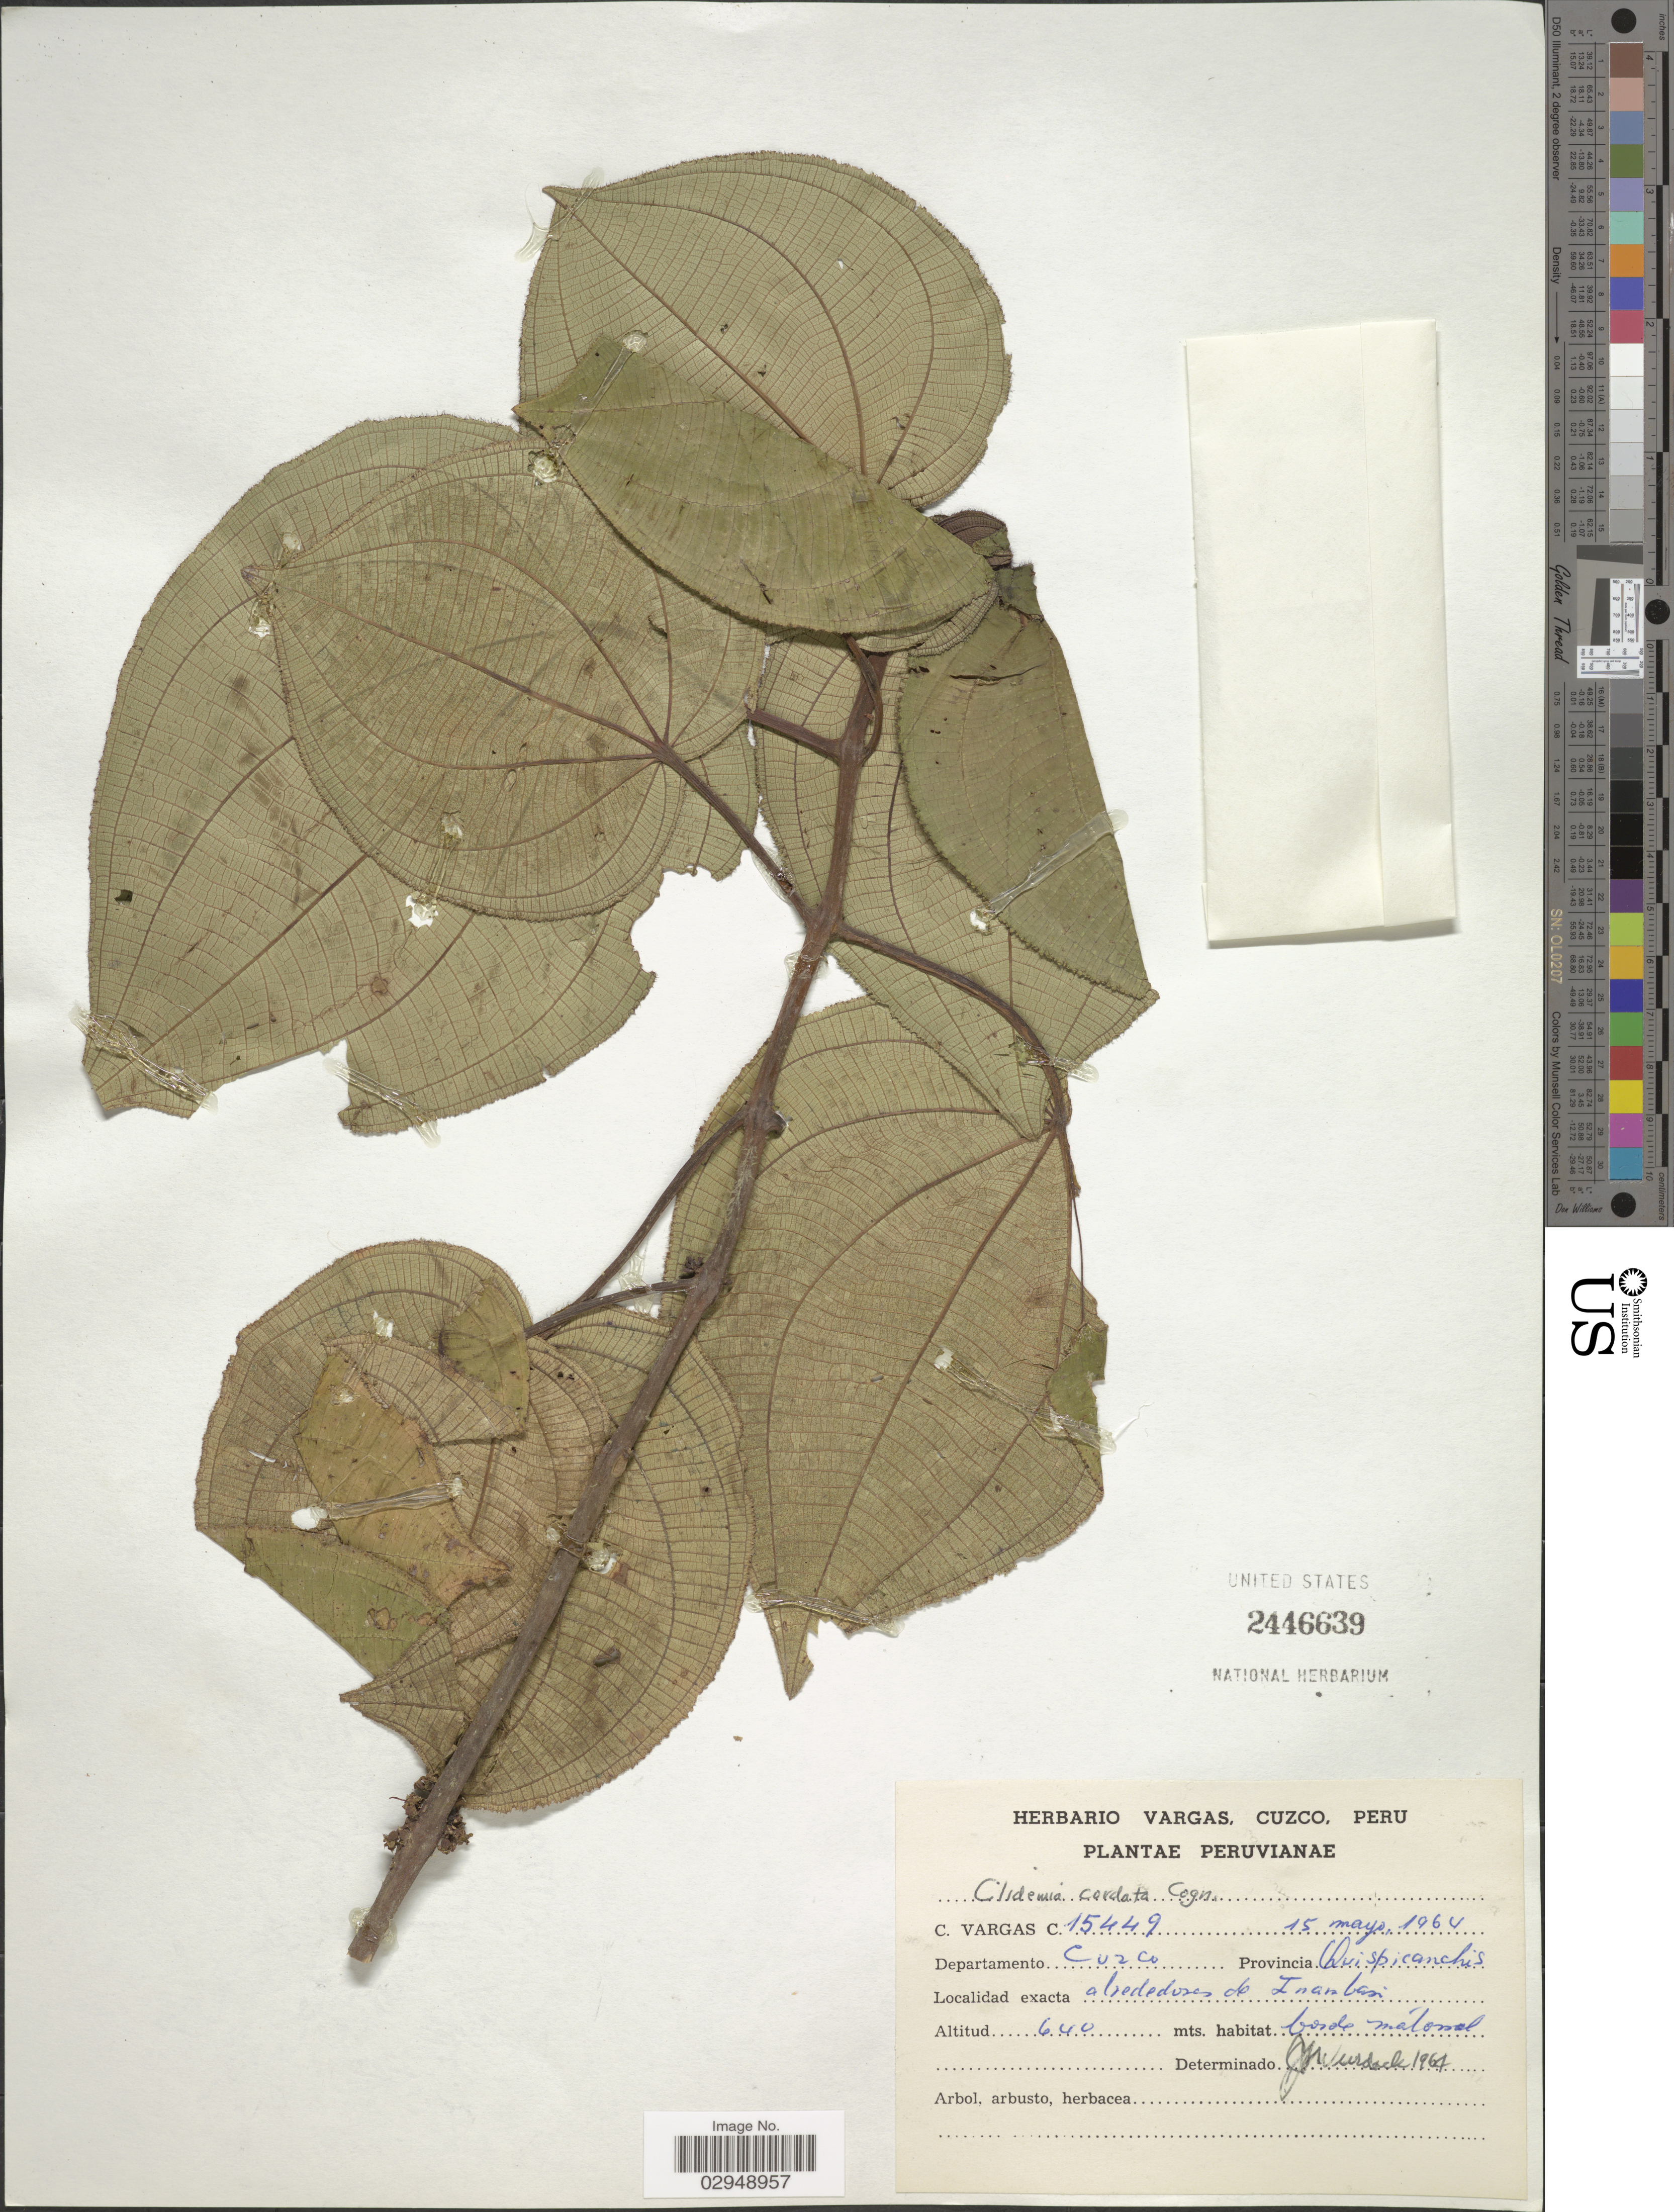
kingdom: Plantae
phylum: Tracheophyta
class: Magnoliopsida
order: Myrtales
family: Melastomataceae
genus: Clidemia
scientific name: Clidemia cordata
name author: Cogn. ex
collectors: C. Vargas Calderón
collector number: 15449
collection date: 1964-05-15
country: Peru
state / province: Cusco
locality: Departamento Cuzco, Provincia Quispicanchis, alrededores de Inambasi.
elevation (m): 640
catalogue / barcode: US 2446639